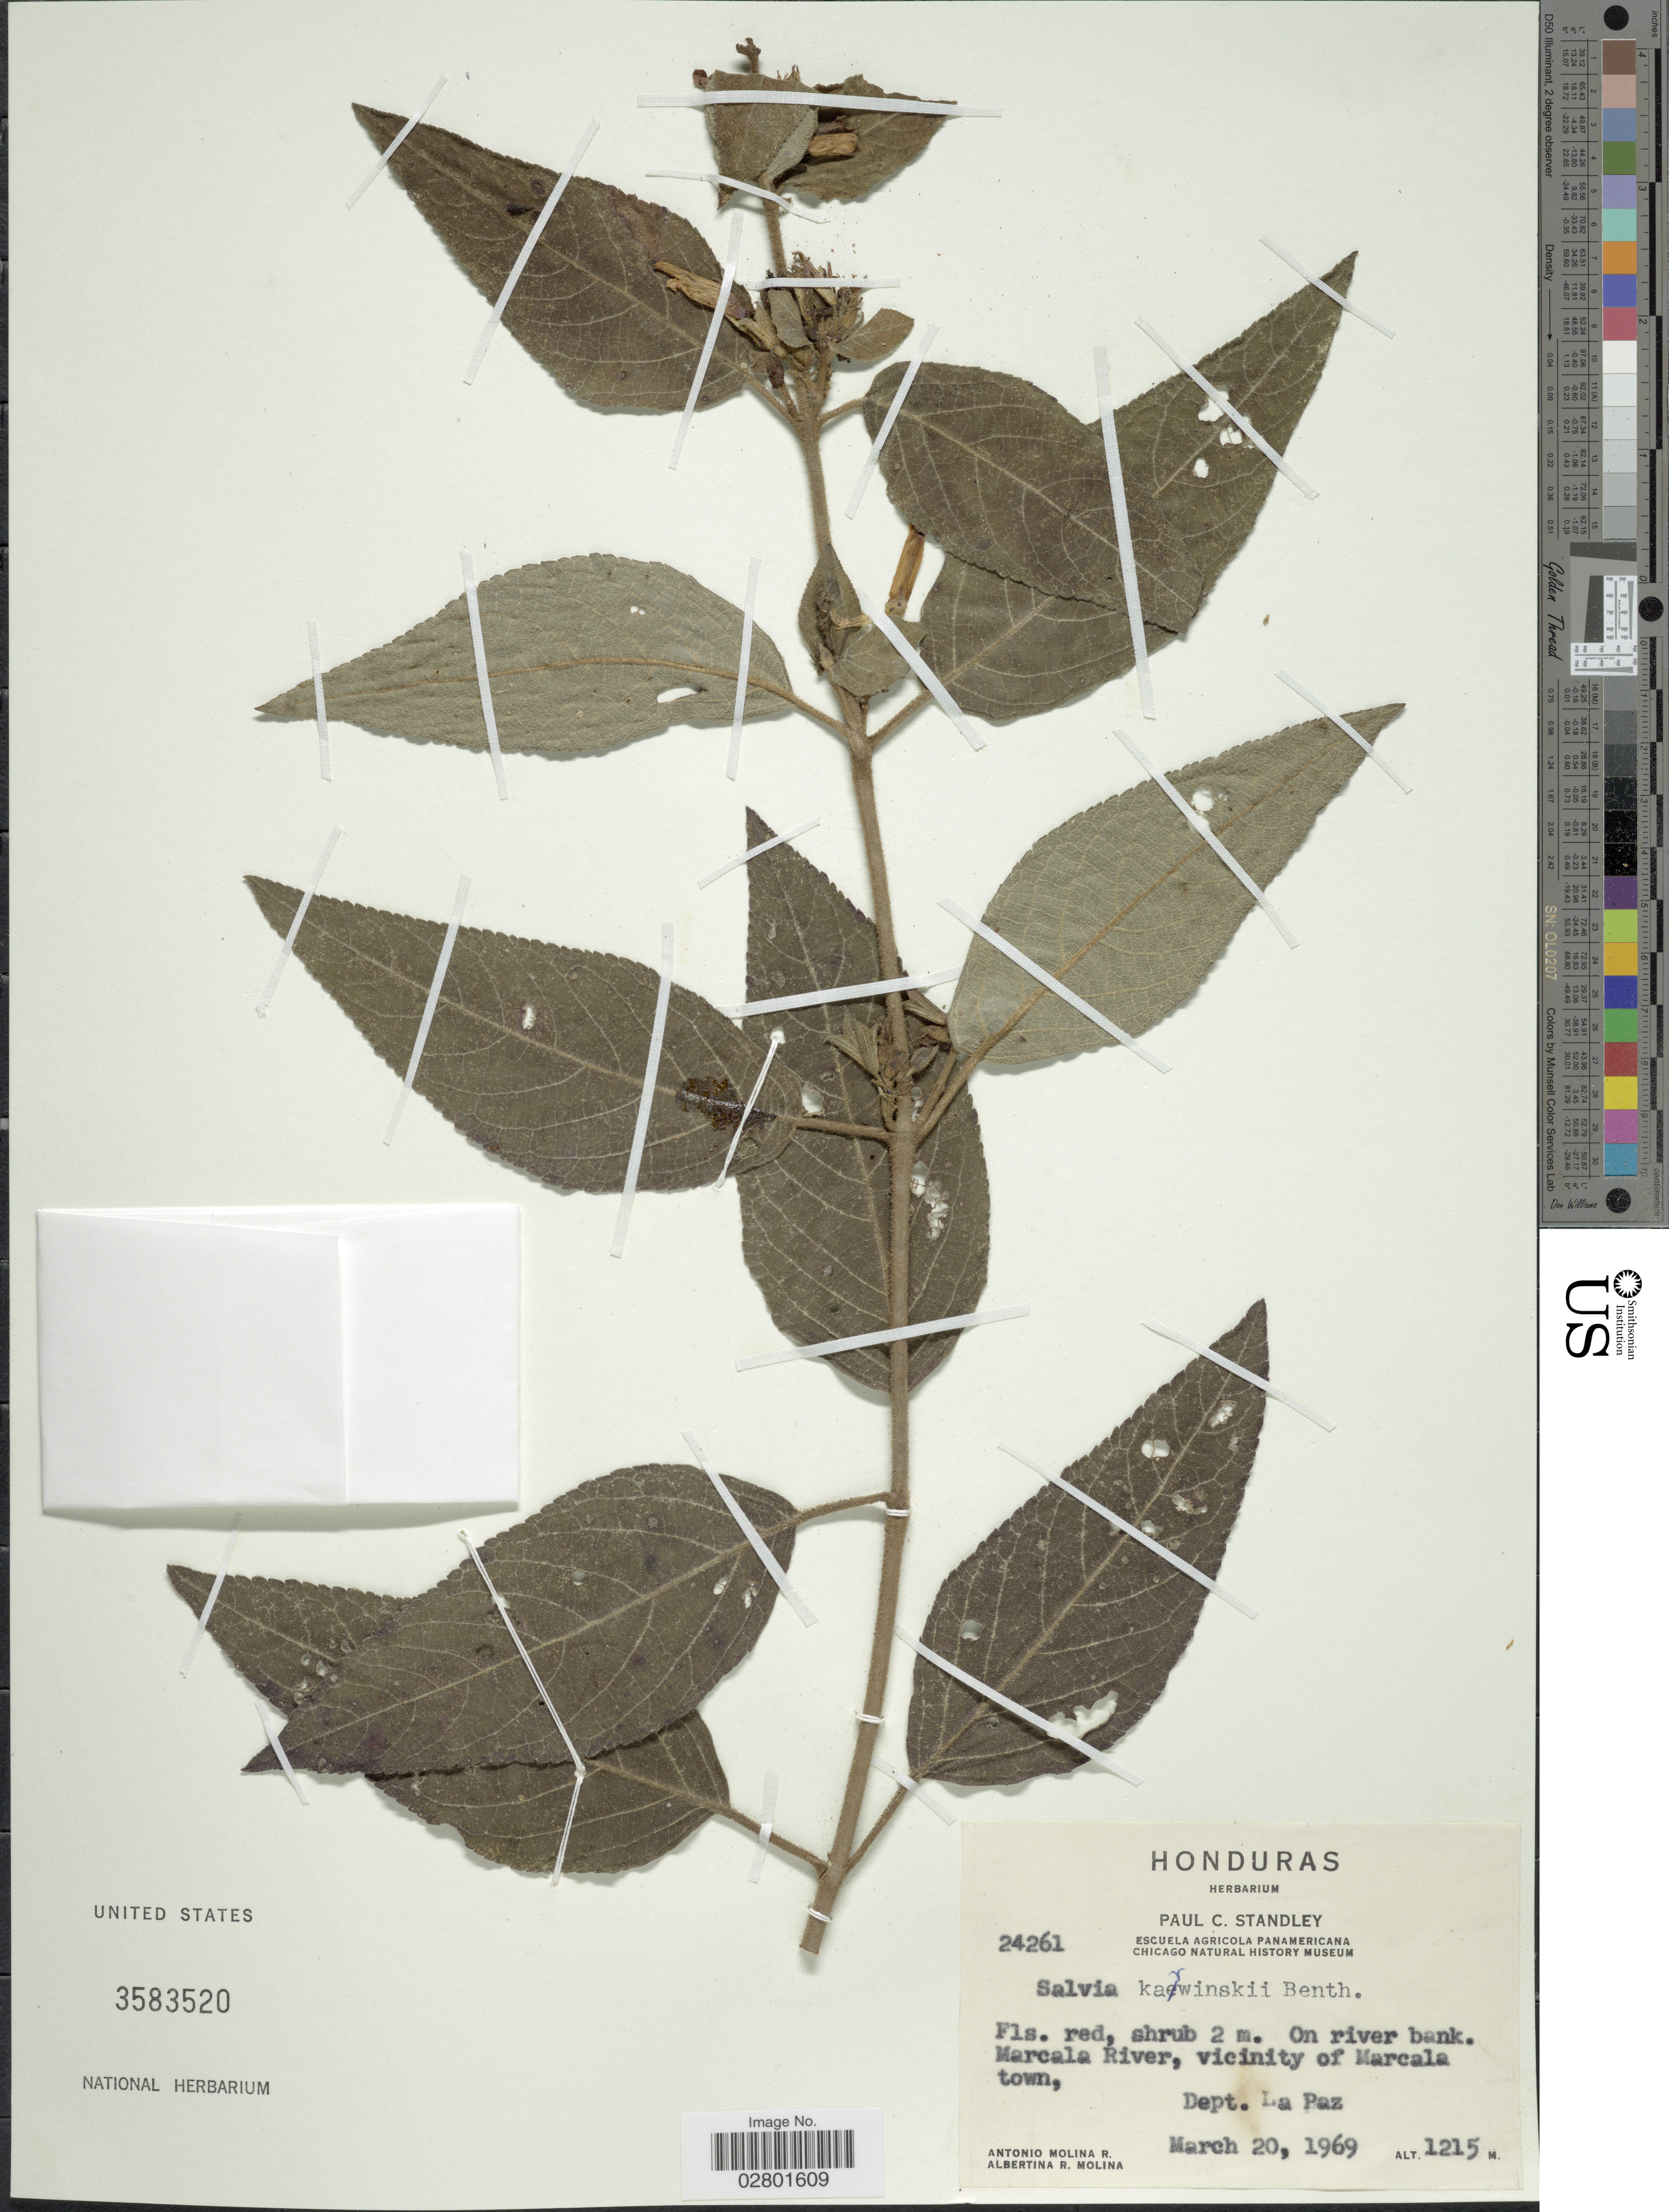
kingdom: Plantae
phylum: Tracheophyta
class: Magnoliopsida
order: Lamiales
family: Lamiaceae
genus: Salvia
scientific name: Salvia karwinskii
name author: Benth.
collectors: A. Molina R. & A. R. Molina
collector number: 24261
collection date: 1969-03-20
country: Honduras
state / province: La Paz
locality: On river bank. Marcala River, vicinity of Marcala town, Dept. La Paz.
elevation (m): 1215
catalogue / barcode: US 3583520